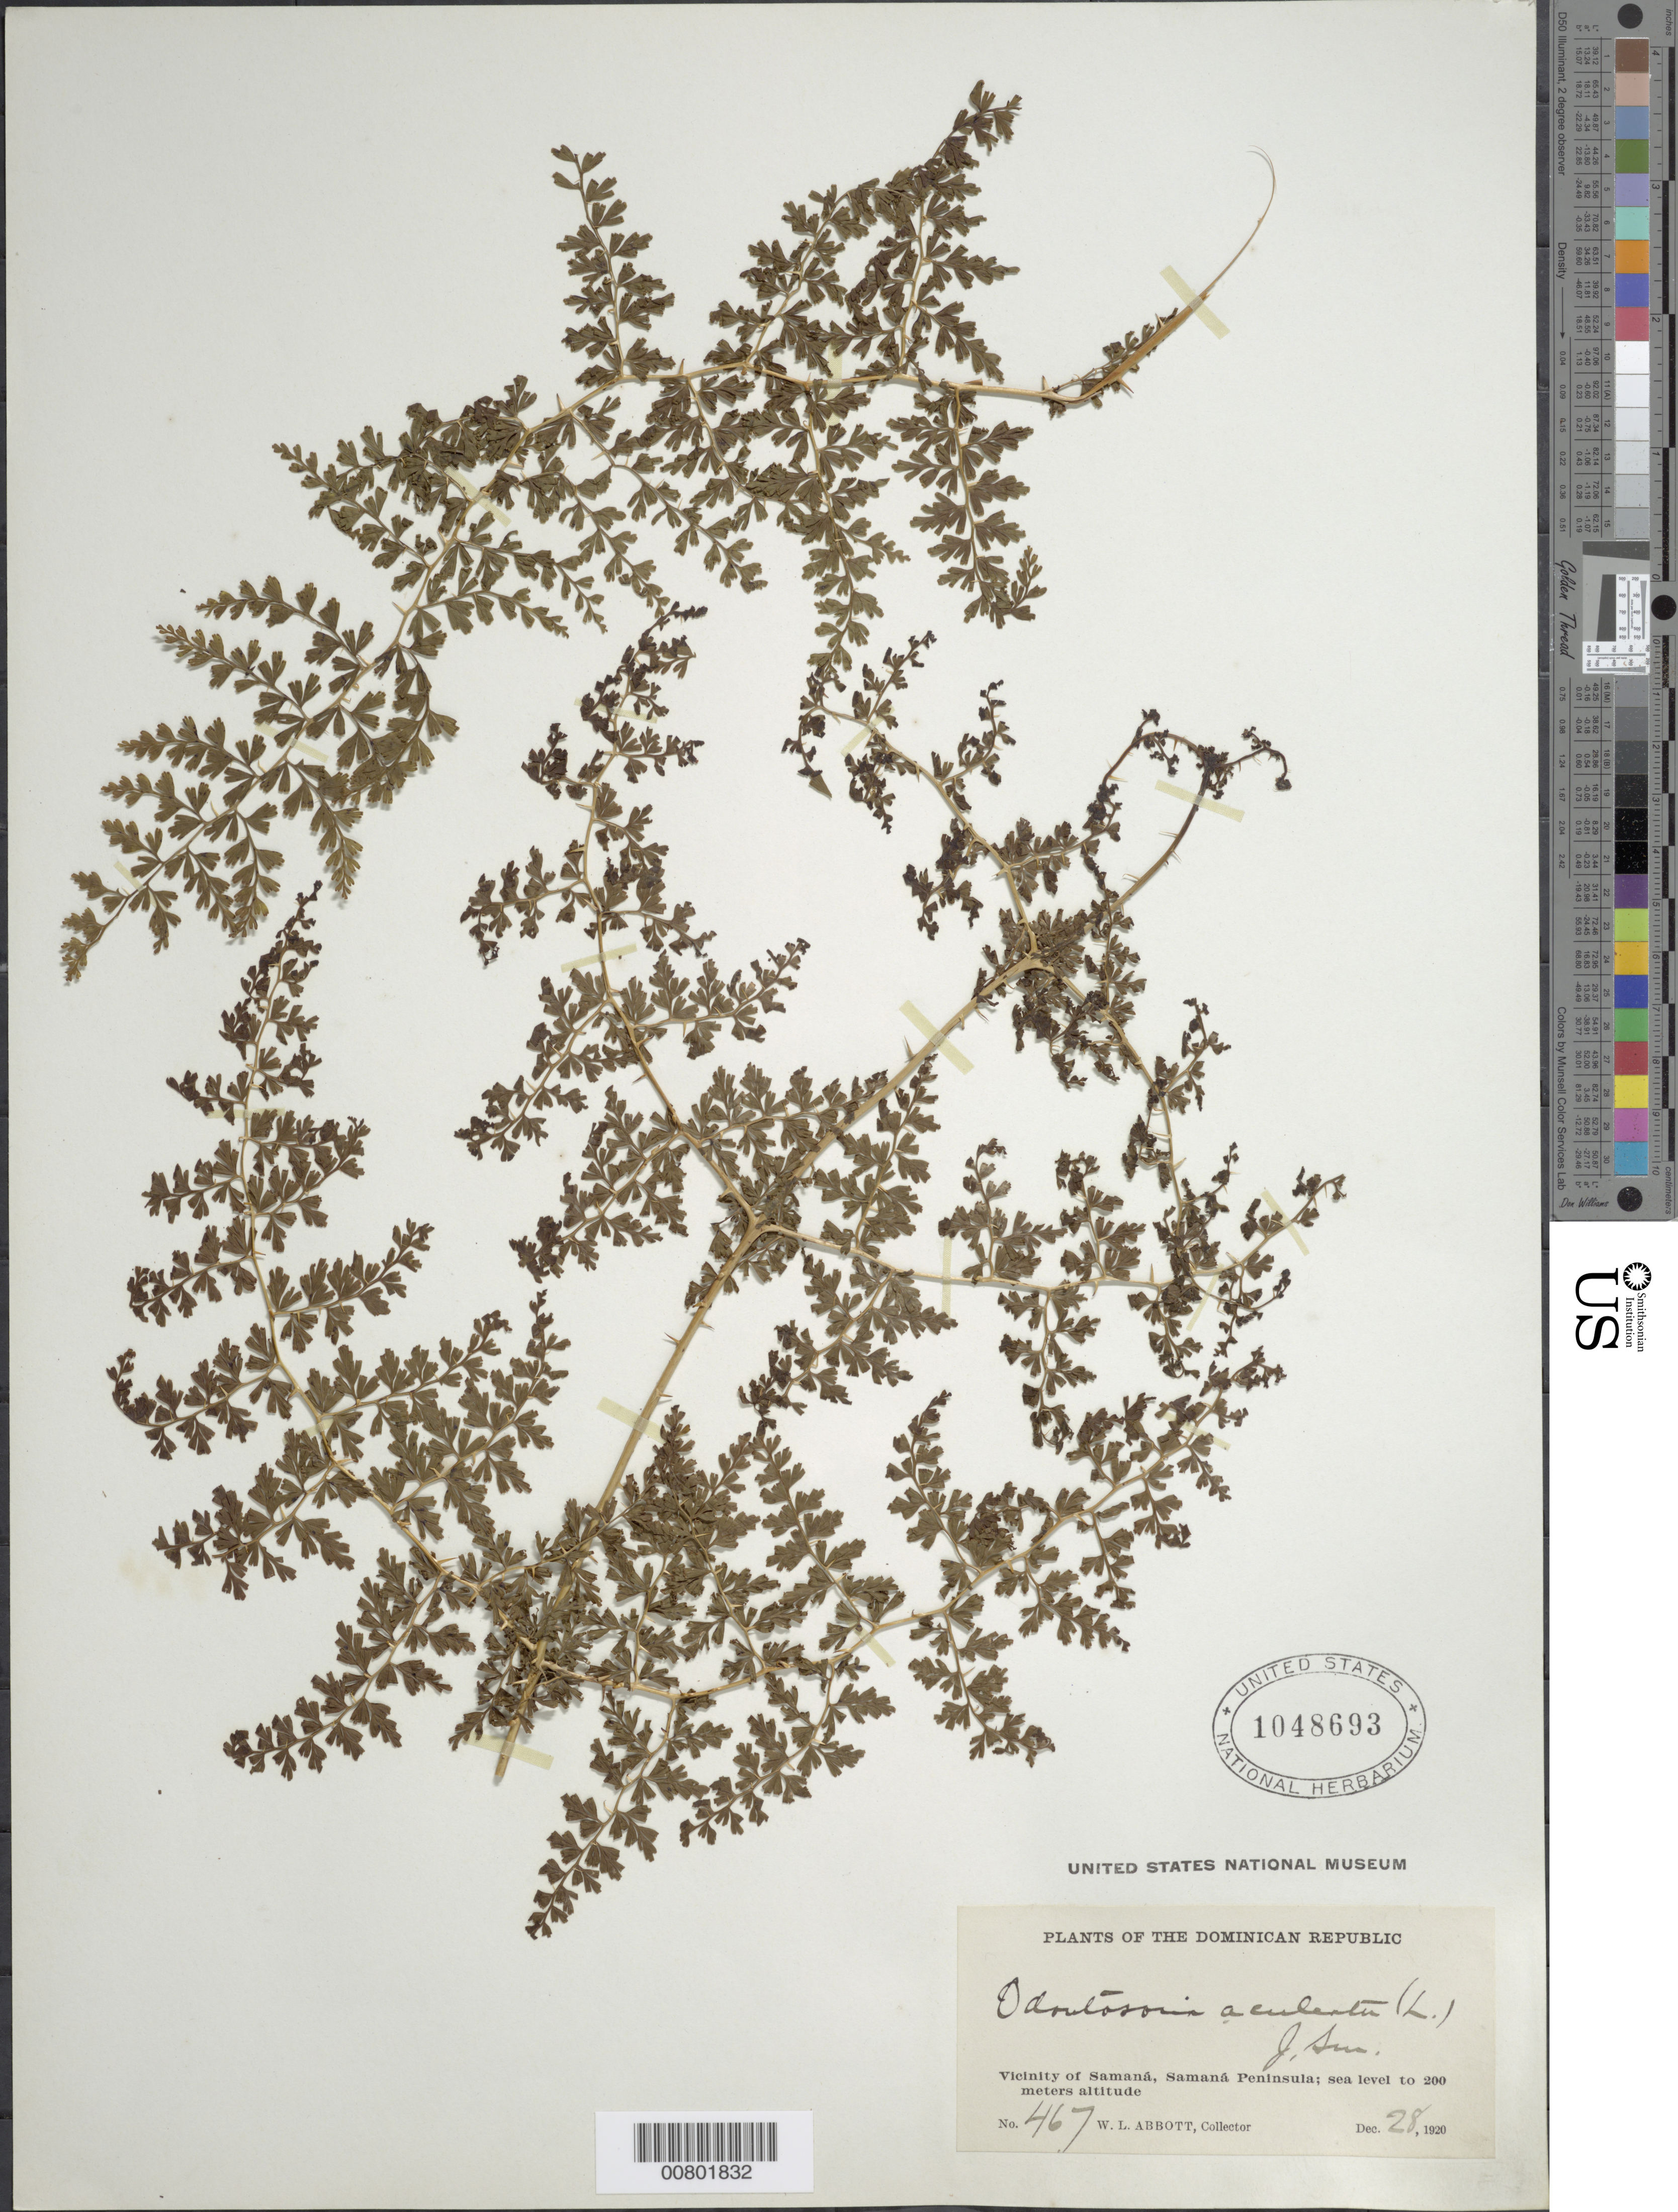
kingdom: Plantae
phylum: Tracheophyta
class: Polypodiopsida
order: Polypodiales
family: Lindsaeaceae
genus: Odontosoria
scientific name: Odontosoria aculeata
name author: (L.) J. Sm.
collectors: W. L. Abbott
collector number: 467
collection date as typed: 28 Dec 1920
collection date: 1920-12-28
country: Dominican Republic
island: Hispaniola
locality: Samaná Peninsula, Samaná vicinity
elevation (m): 0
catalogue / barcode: US 1048693